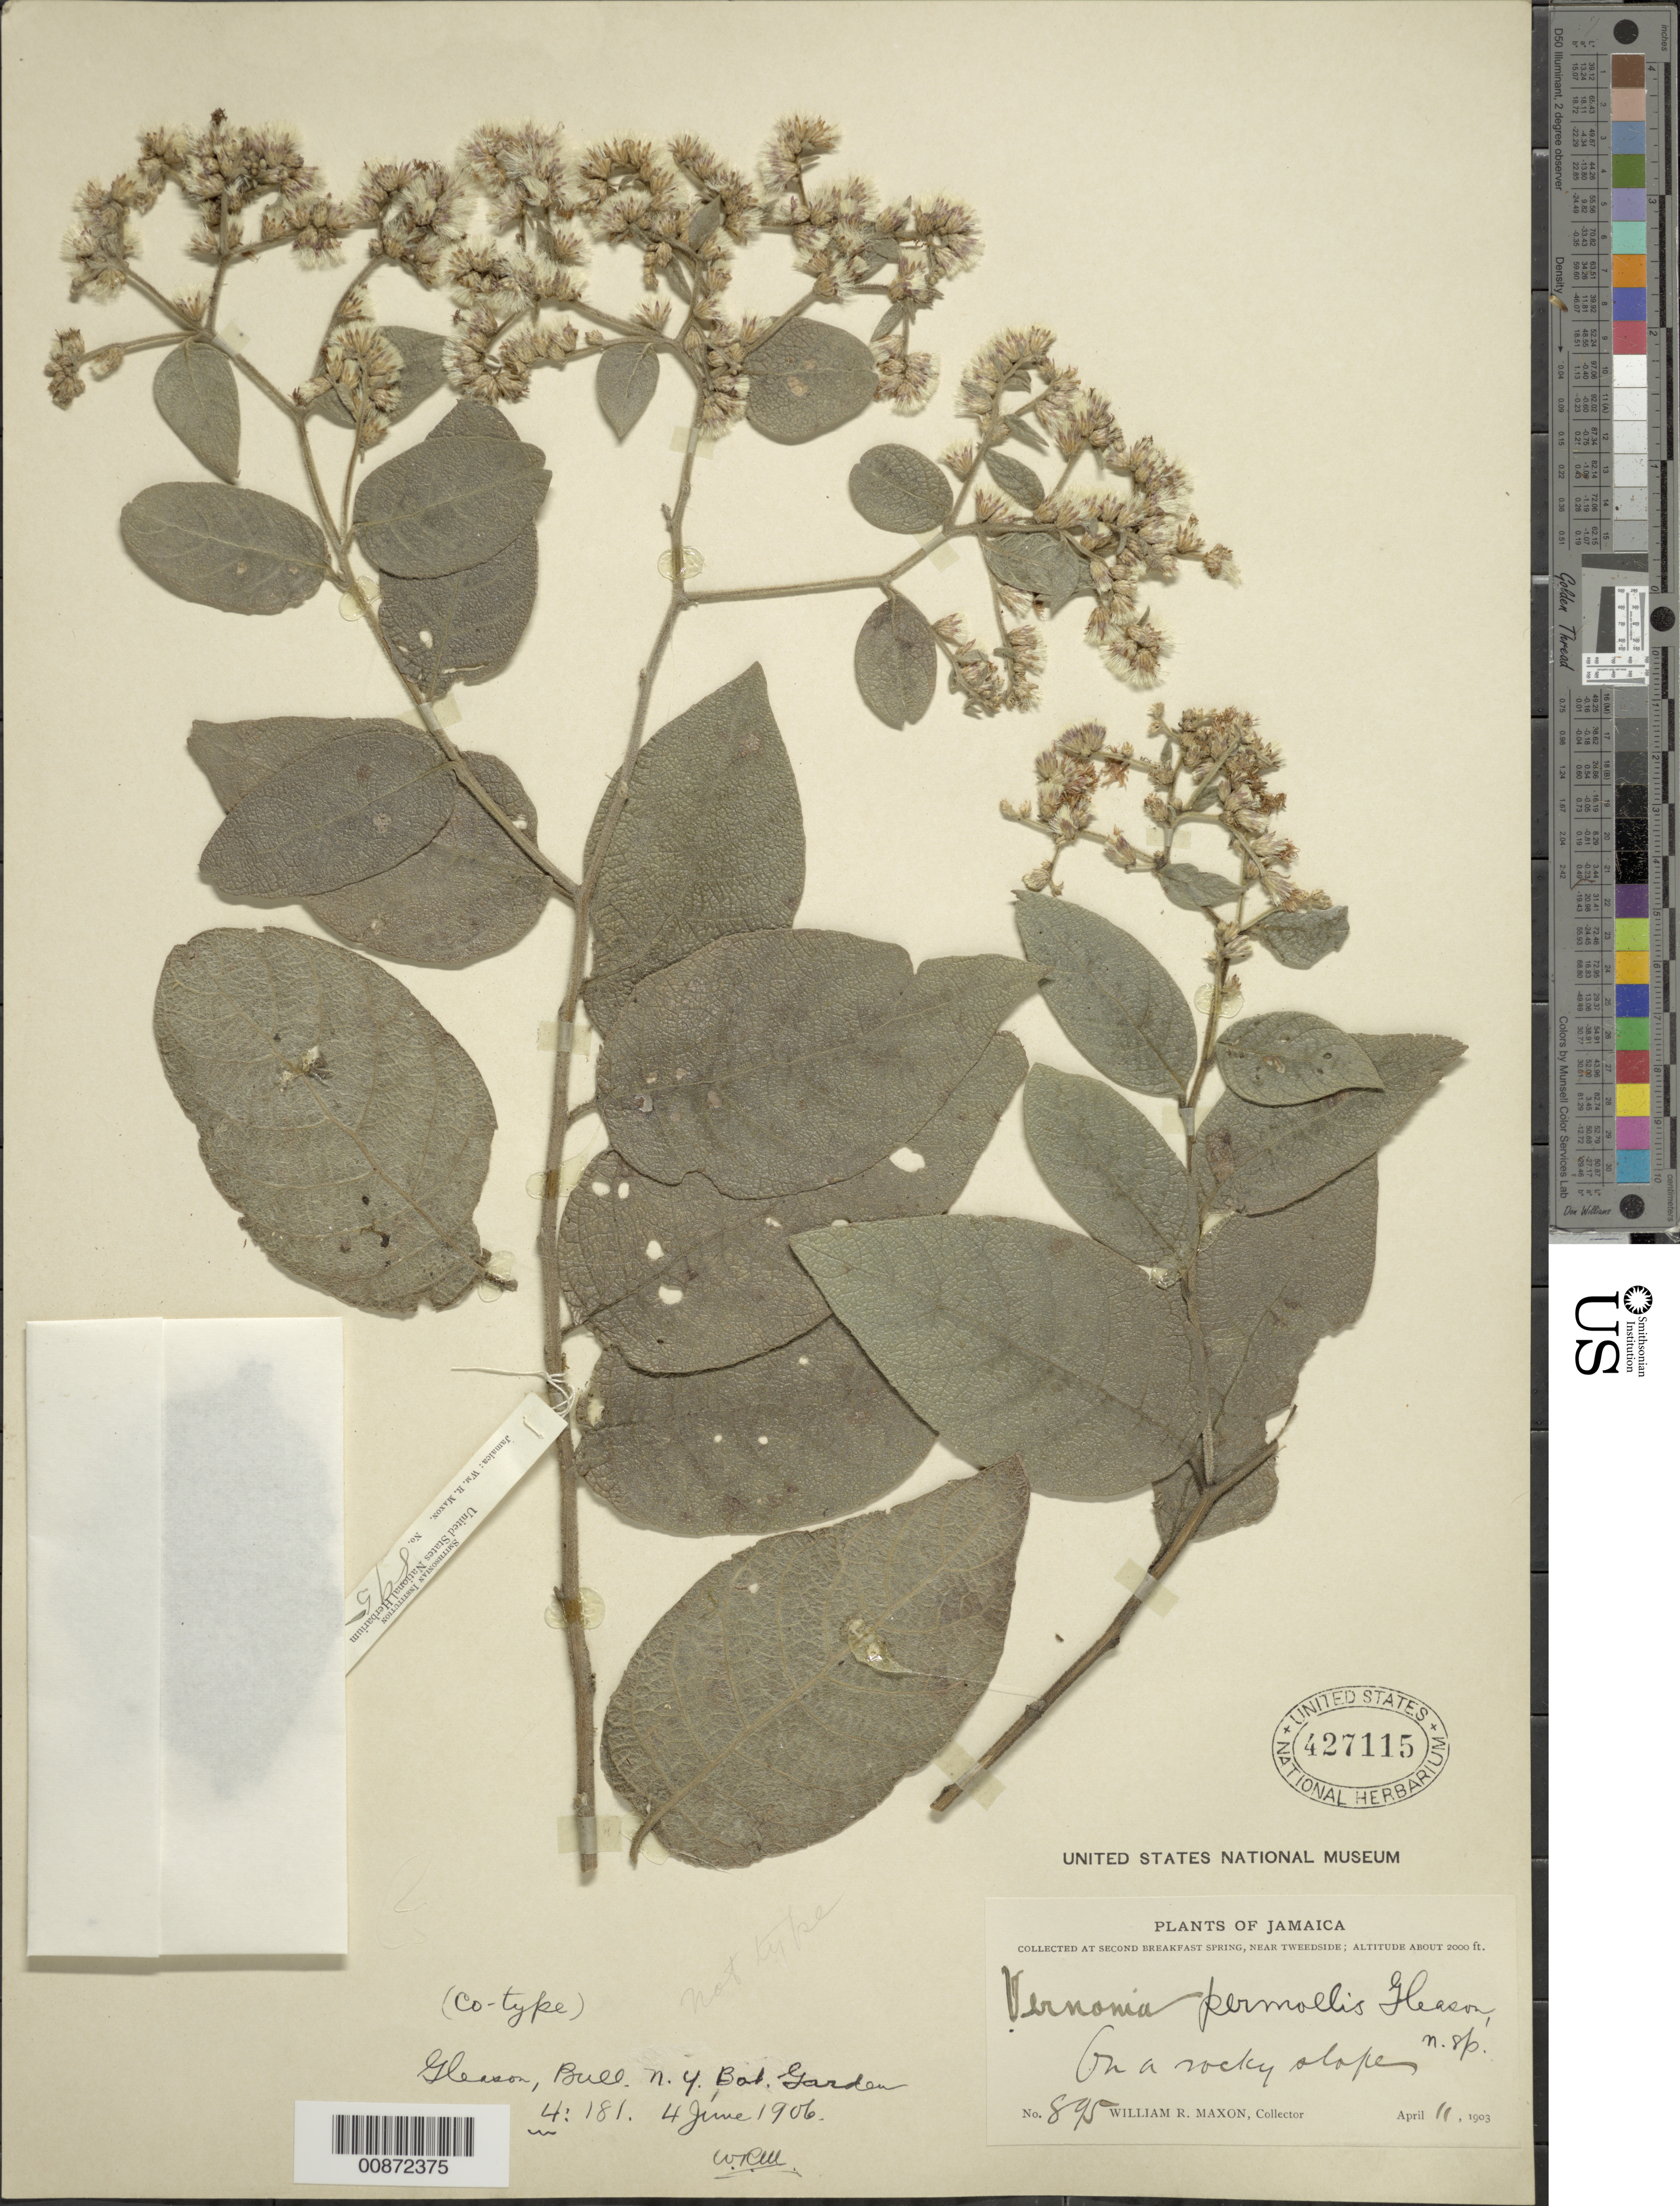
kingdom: Plantae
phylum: Tracheophyta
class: Magnoliopsida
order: Asterales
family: Asteraceae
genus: Lepidaploa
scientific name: Lepidaploa arborescens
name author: (L.) H. Rob.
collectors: W. R. Maxon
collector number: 895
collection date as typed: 11 Apr 1903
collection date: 1903-04-11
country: Jamaica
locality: Second Breakfast Spring, near Tweedside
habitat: On a rocky slope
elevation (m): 610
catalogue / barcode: US 427115